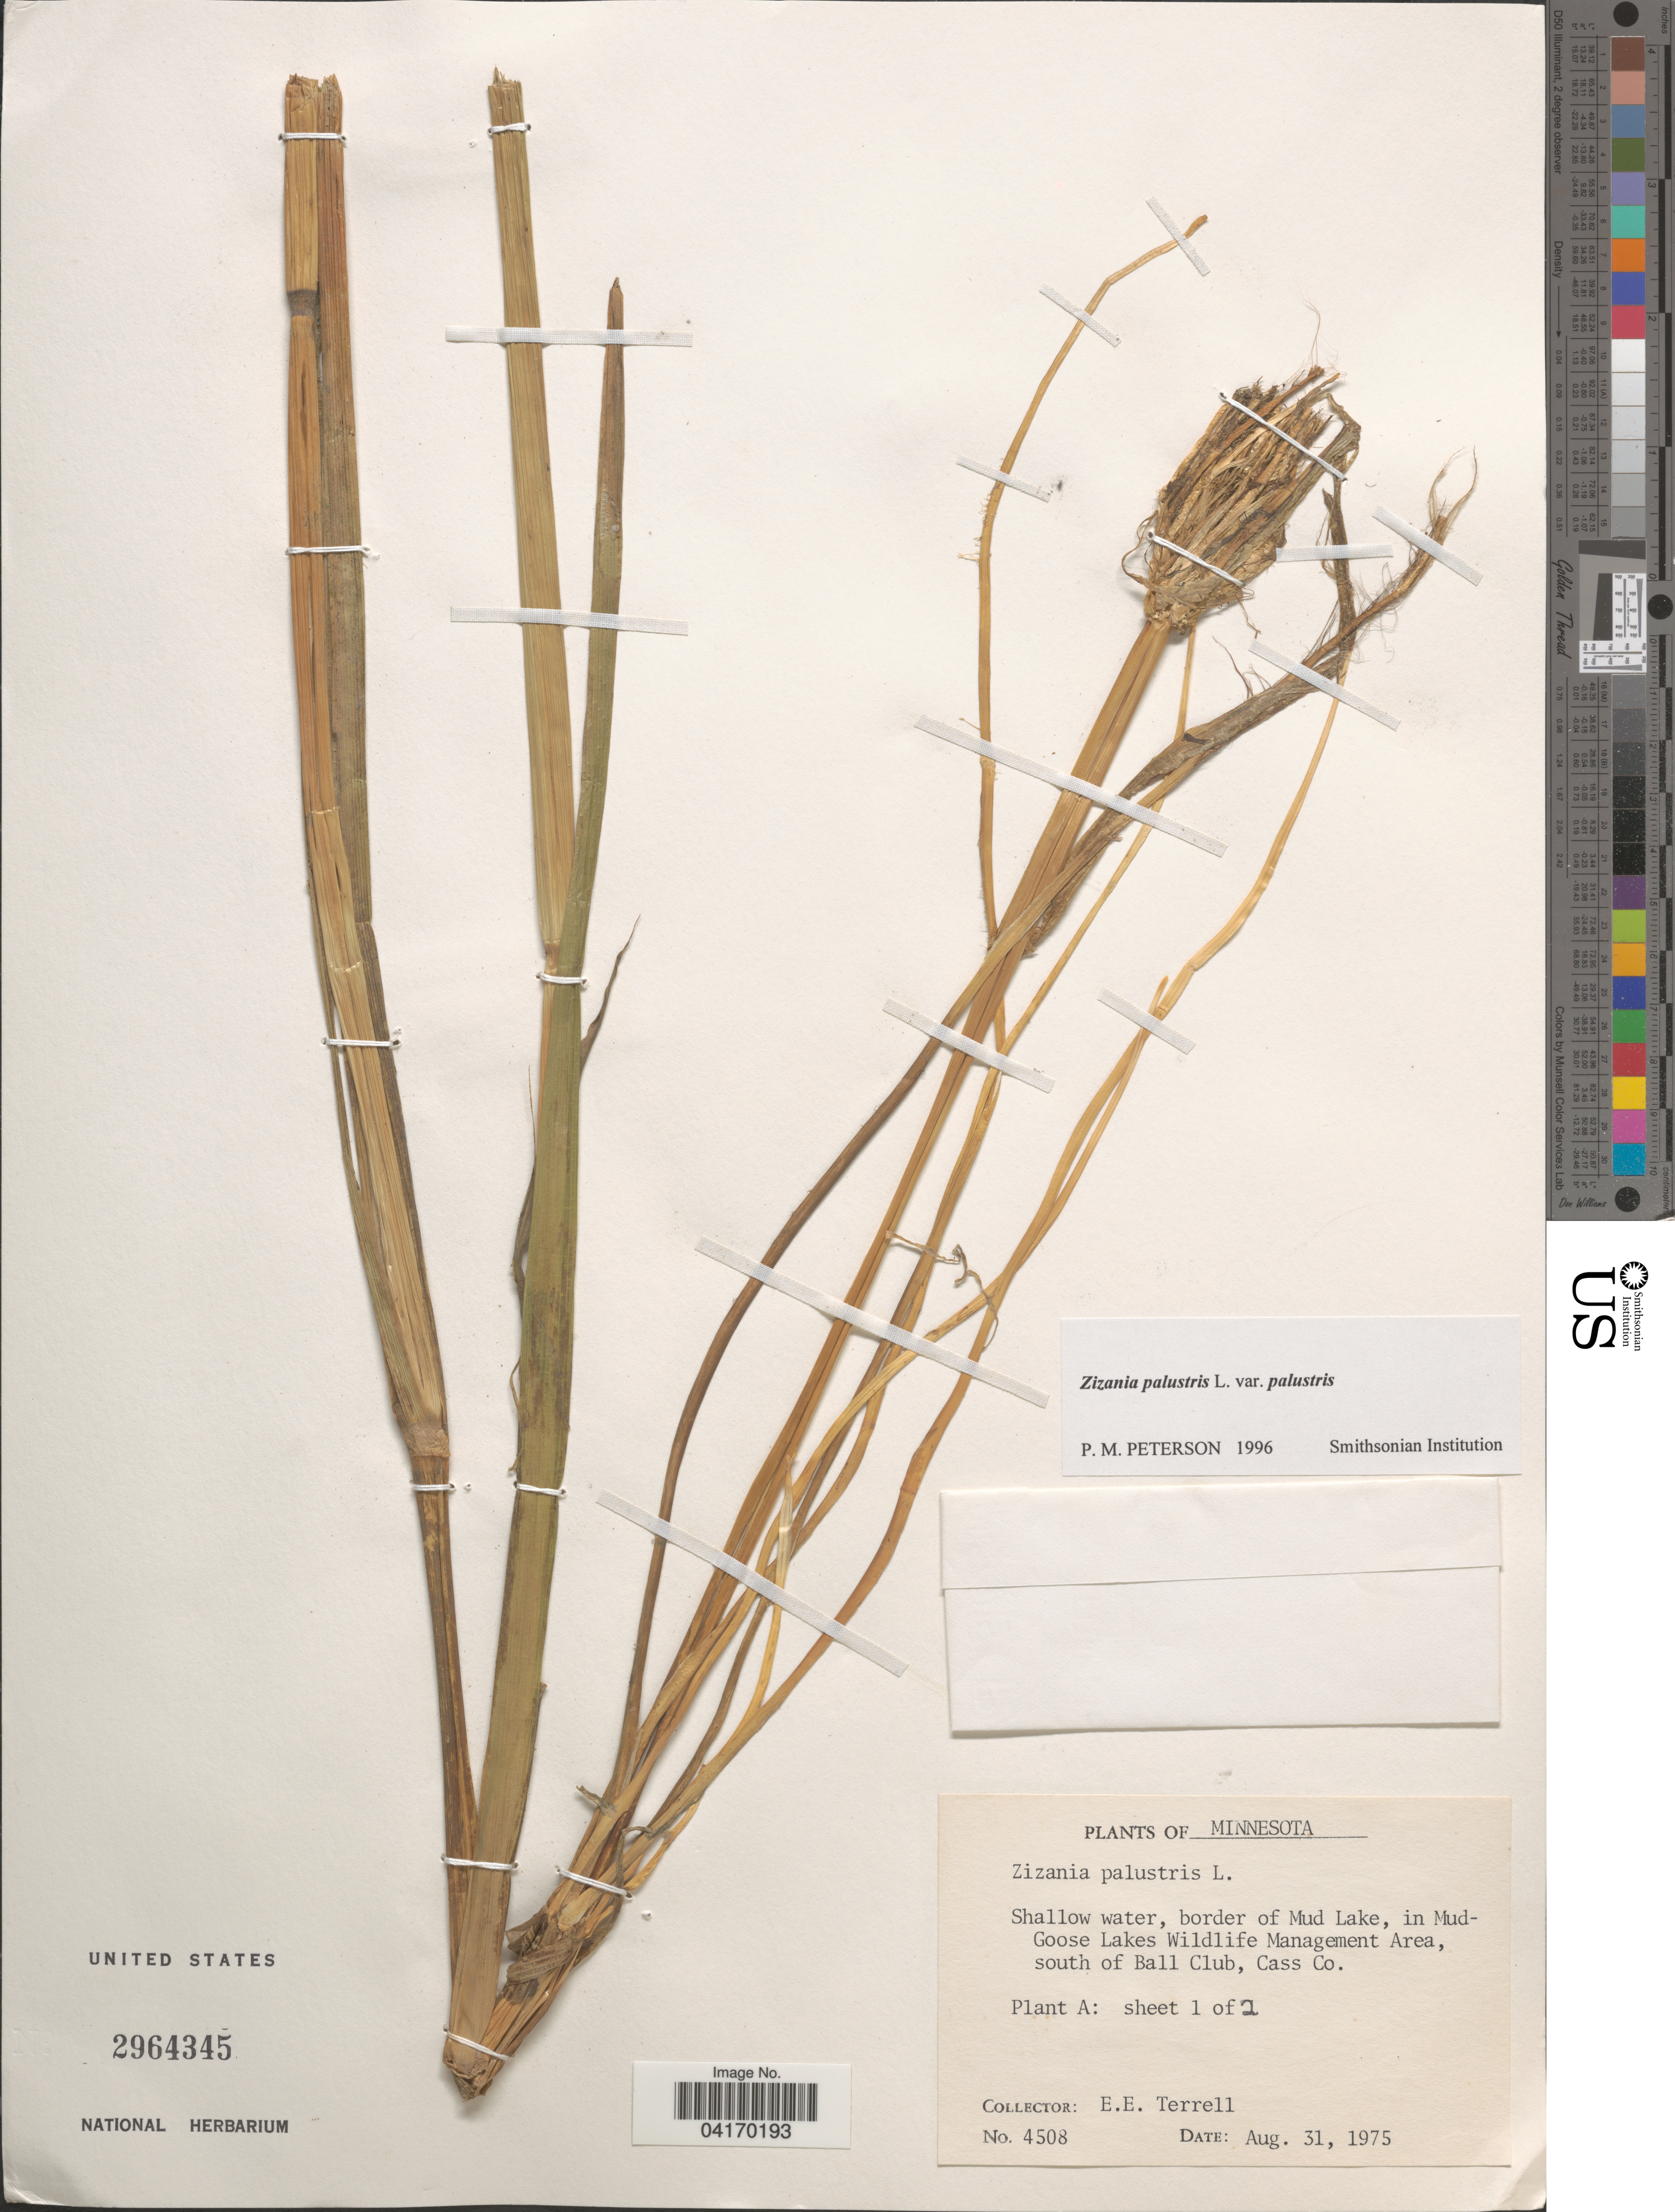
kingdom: Plantae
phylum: Tracheophyta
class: Liliopsida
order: Poales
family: Poaceae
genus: Zizania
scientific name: Zizania palustris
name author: L.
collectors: E. E. Terrell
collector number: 4508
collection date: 1975-08-31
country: United States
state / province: Minnesota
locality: Shallow water, border of Mud Lake, in Mud-Goose Lake Wildlife Management Area, south of Ball Club, Cass Co.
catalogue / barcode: US 2964345